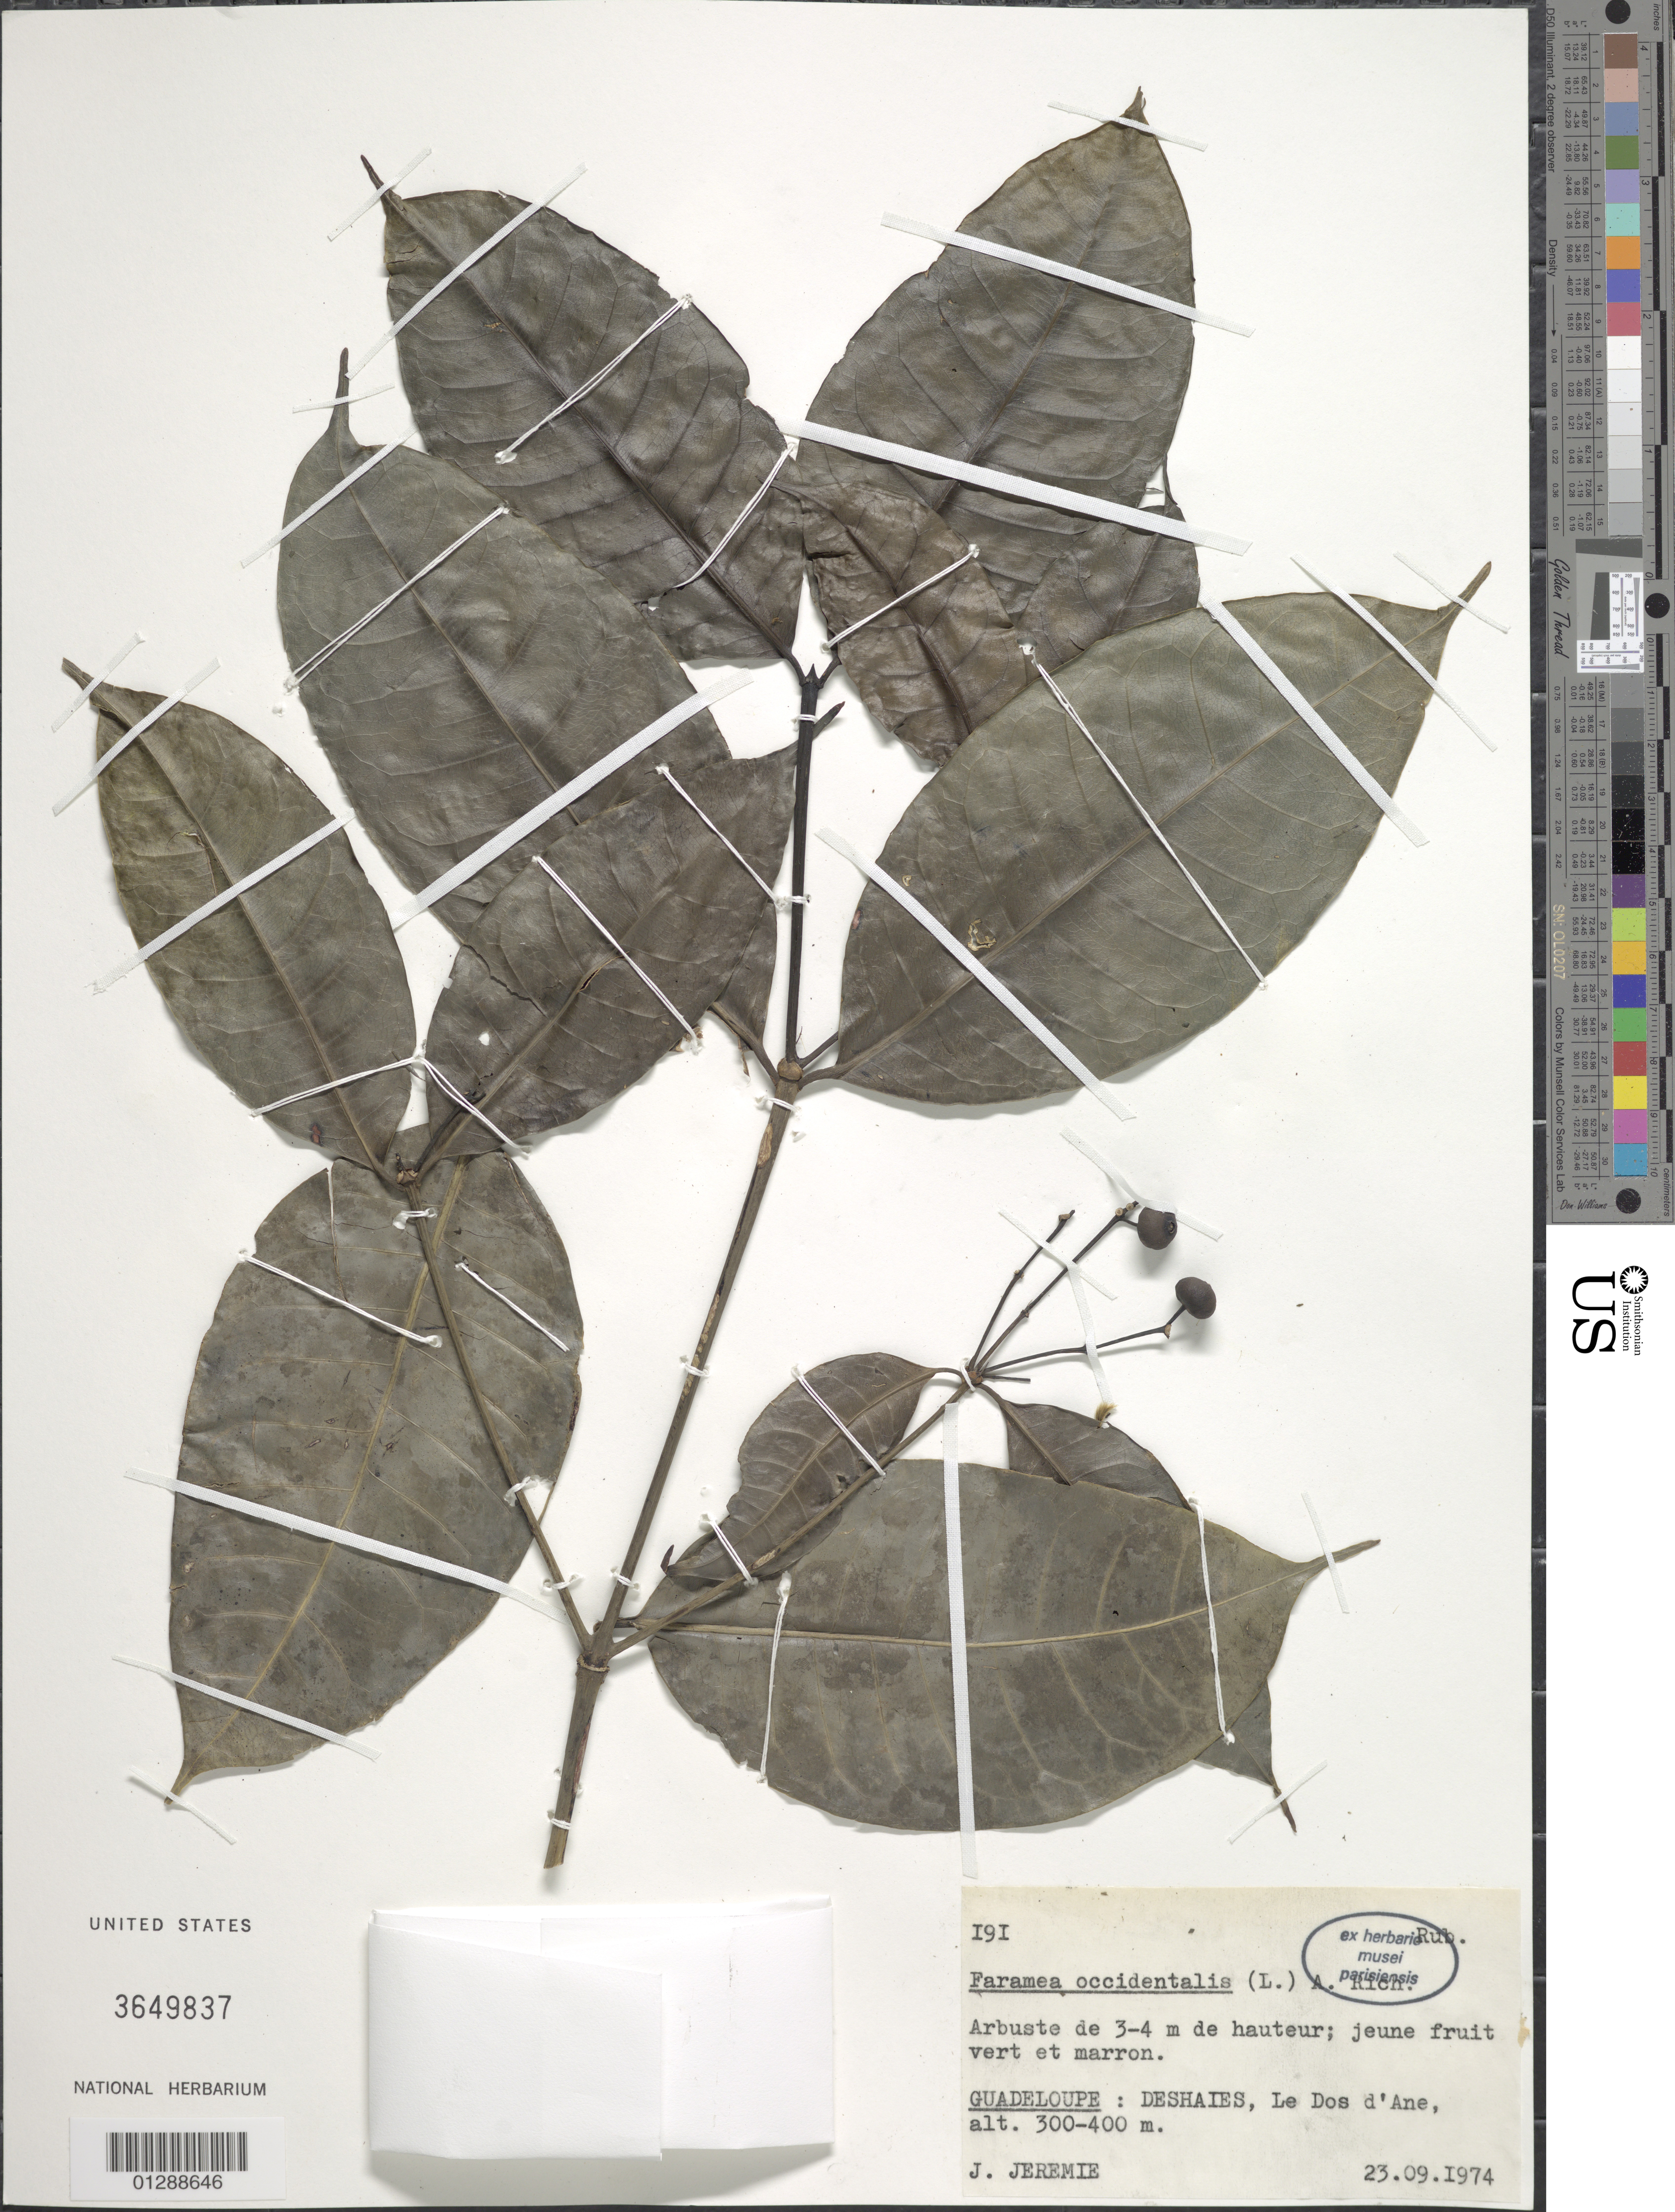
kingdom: Plantae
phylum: Tracheophyta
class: Magnoliopsida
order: Gentianales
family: Rubiaceae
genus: Faramea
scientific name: Faramea occidentalis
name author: (L.) A. Rich.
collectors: J. Jérémie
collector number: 191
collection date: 1974-09-23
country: Guadeloupe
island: Basse-Terre I.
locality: Deshaies, Le Dos d'Ane.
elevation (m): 300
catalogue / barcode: US 3649837